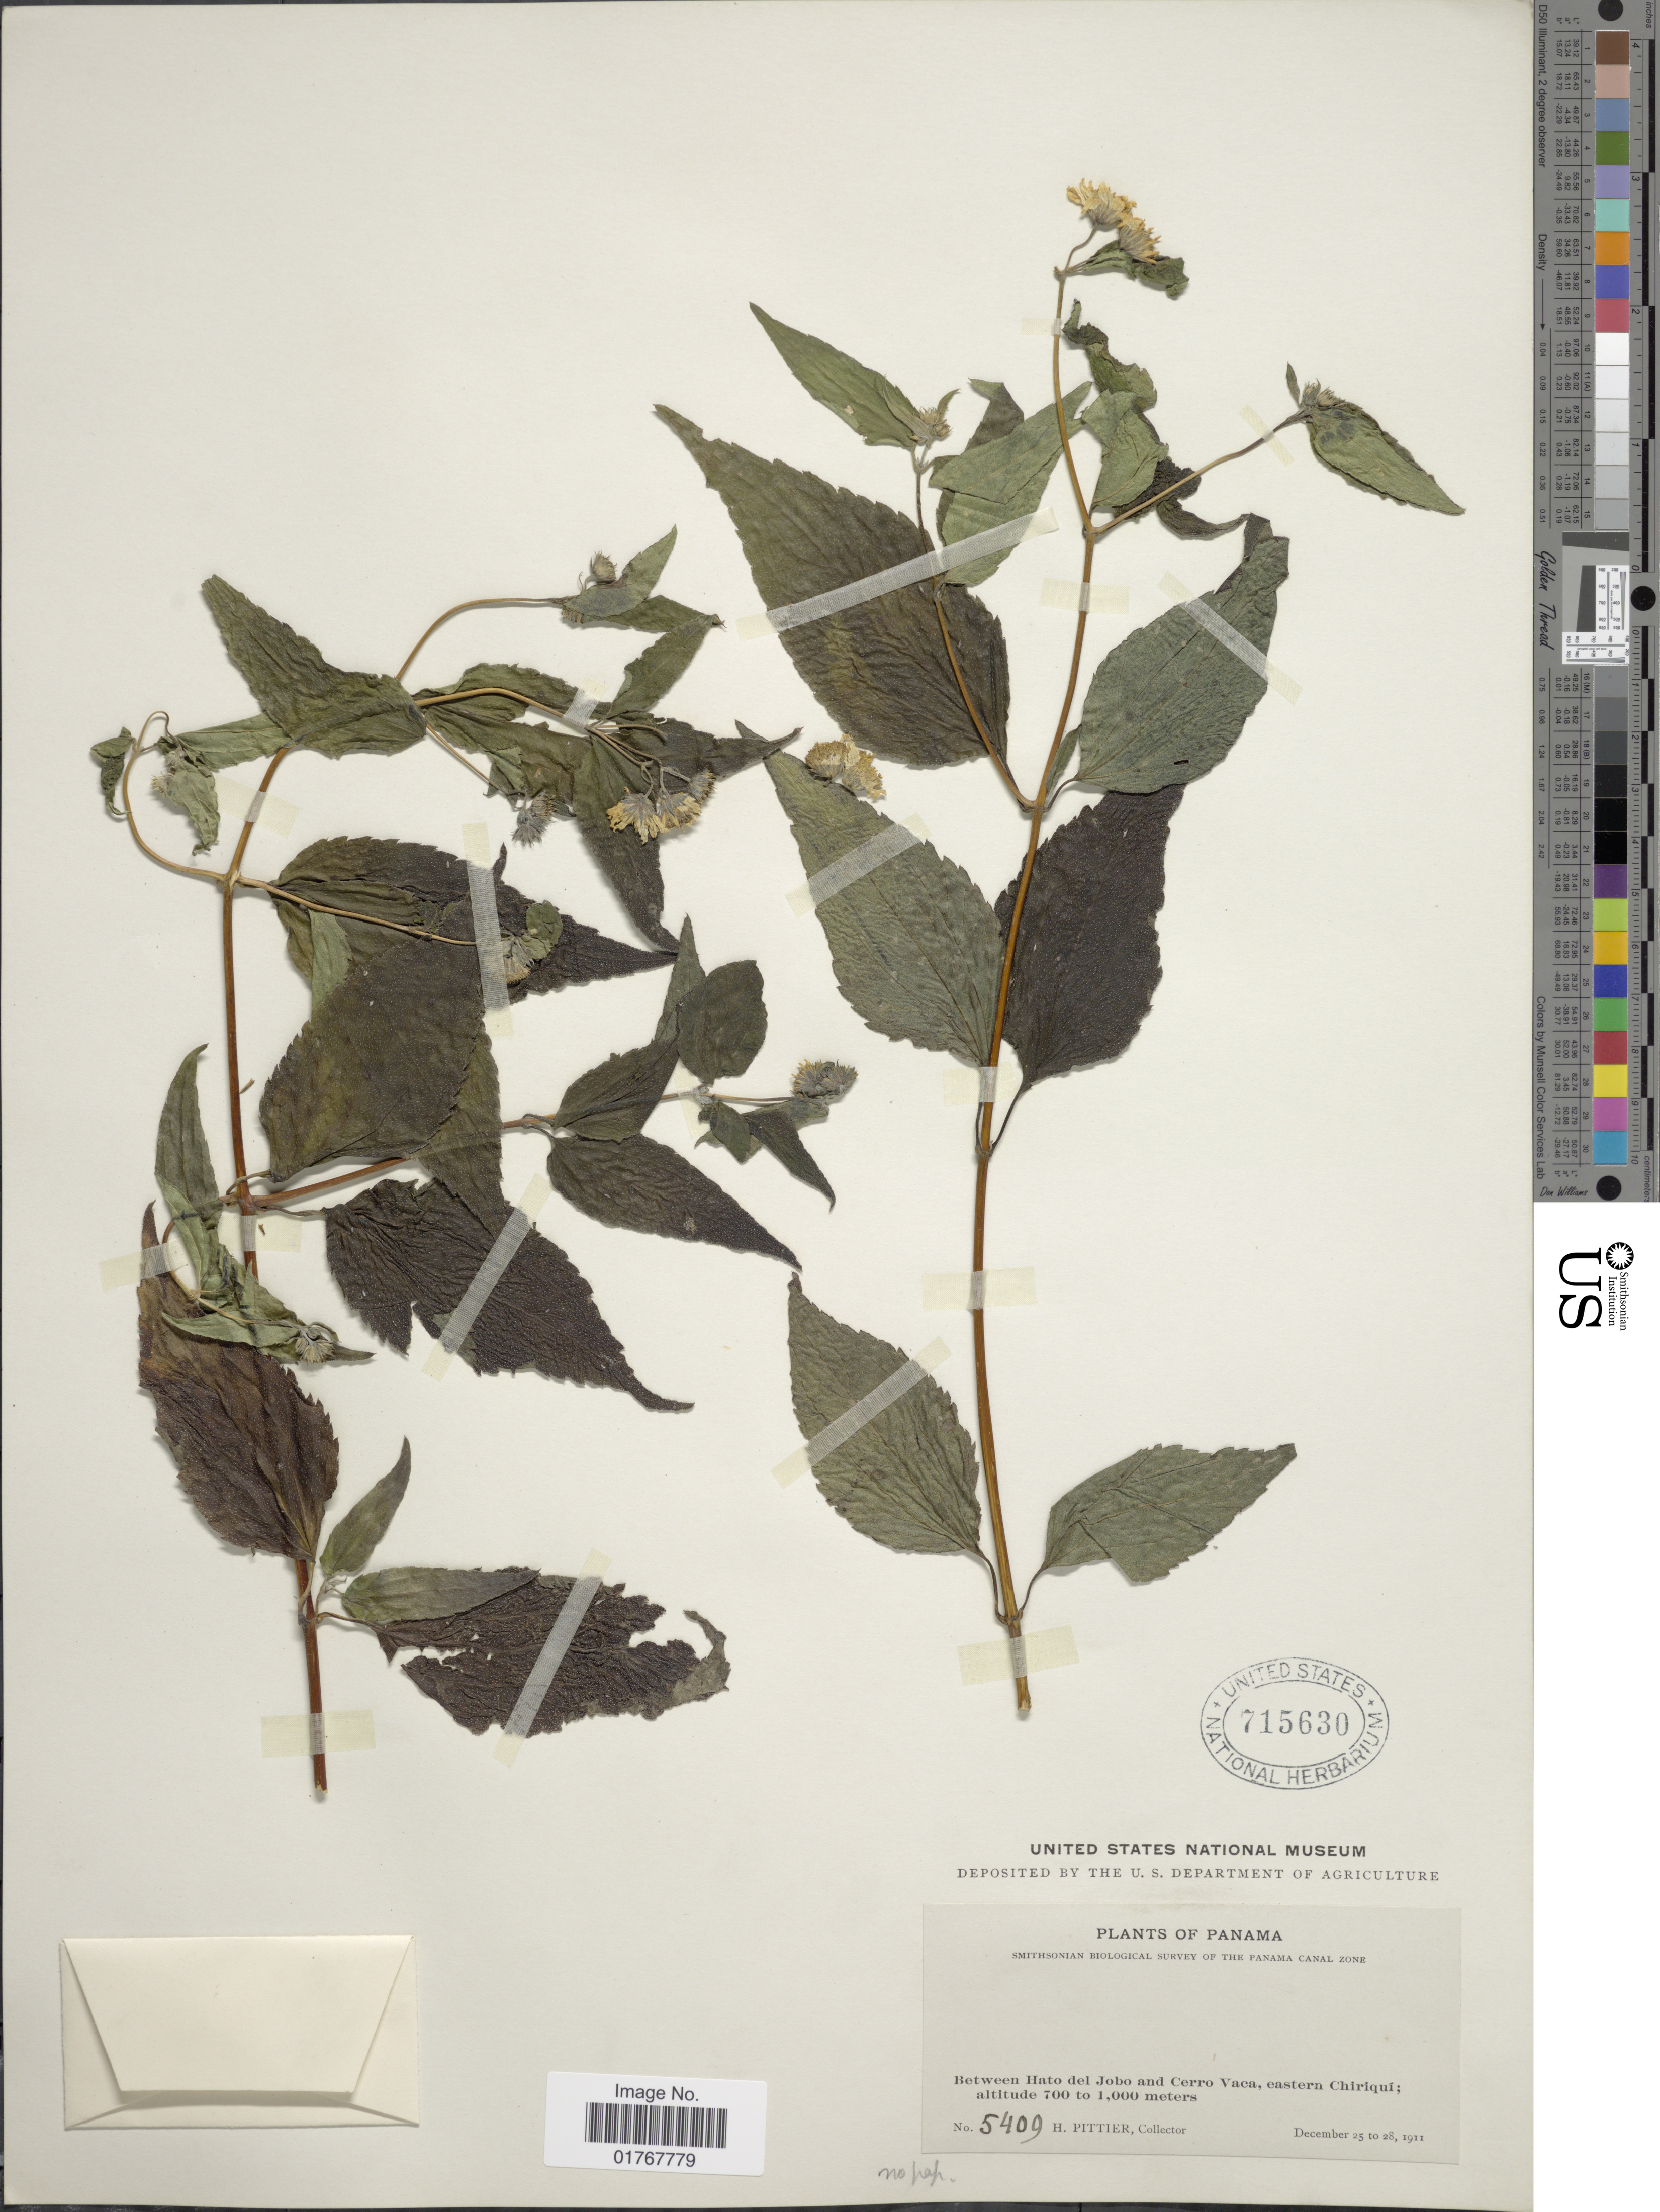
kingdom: Plantae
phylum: Tracheophyta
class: Magnoliopsida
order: Asterales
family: Asteraceae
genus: Viguiera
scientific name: Viguiera cordata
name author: (Hook. & Arn.) D'Arcy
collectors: H. F. Pittier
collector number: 5409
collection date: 1911-12-25/1911-12-28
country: Panama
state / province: Chiriqui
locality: Between Hato del Jobo and Cerro Vaca, eastern Chiriqui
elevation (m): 700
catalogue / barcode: US 715630